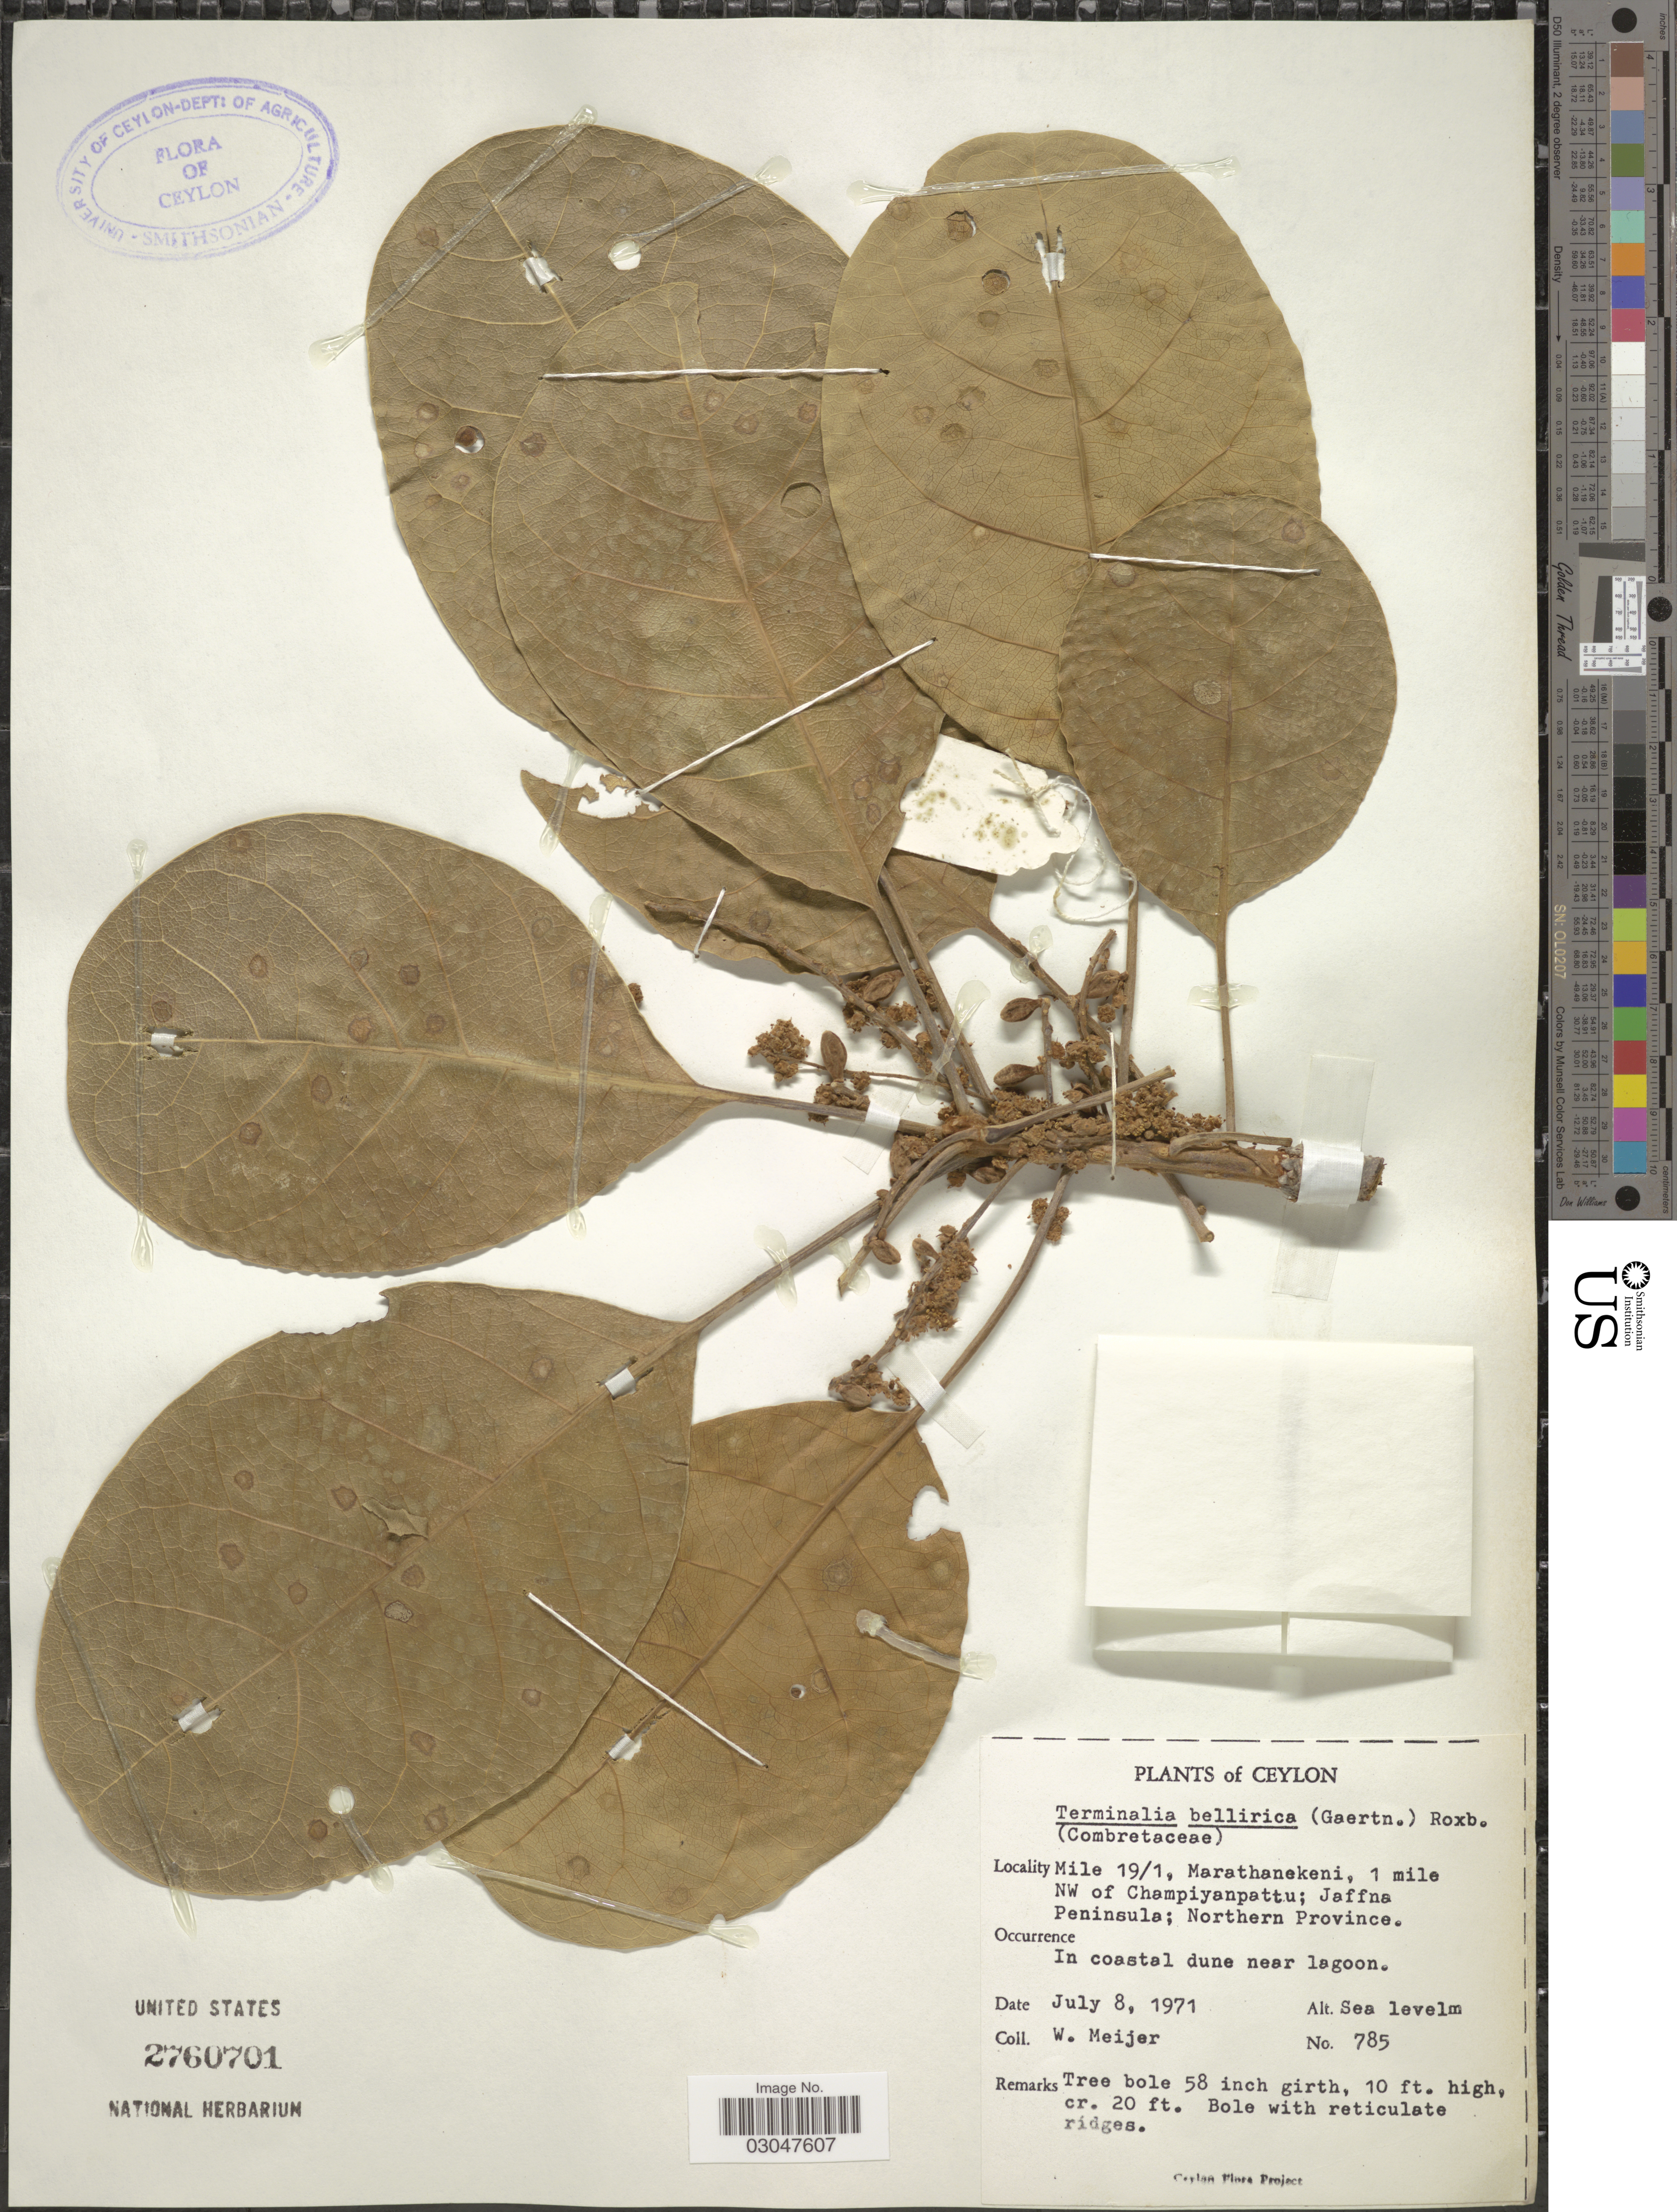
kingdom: Plantae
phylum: Tracheophyta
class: Magnoliopsida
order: Myrtales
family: Combretaceae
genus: Terminalia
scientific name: Terminalia bellirica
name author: (Gaertn.) Roxb.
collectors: W. Meijer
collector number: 785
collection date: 1971-07-08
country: Sri Lanka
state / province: Northern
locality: Ceylon. Mile 19/1, Marathanekeni, 1 mile NW of Champiyanpattu; Jaffna Peninsula.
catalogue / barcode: US 2760701